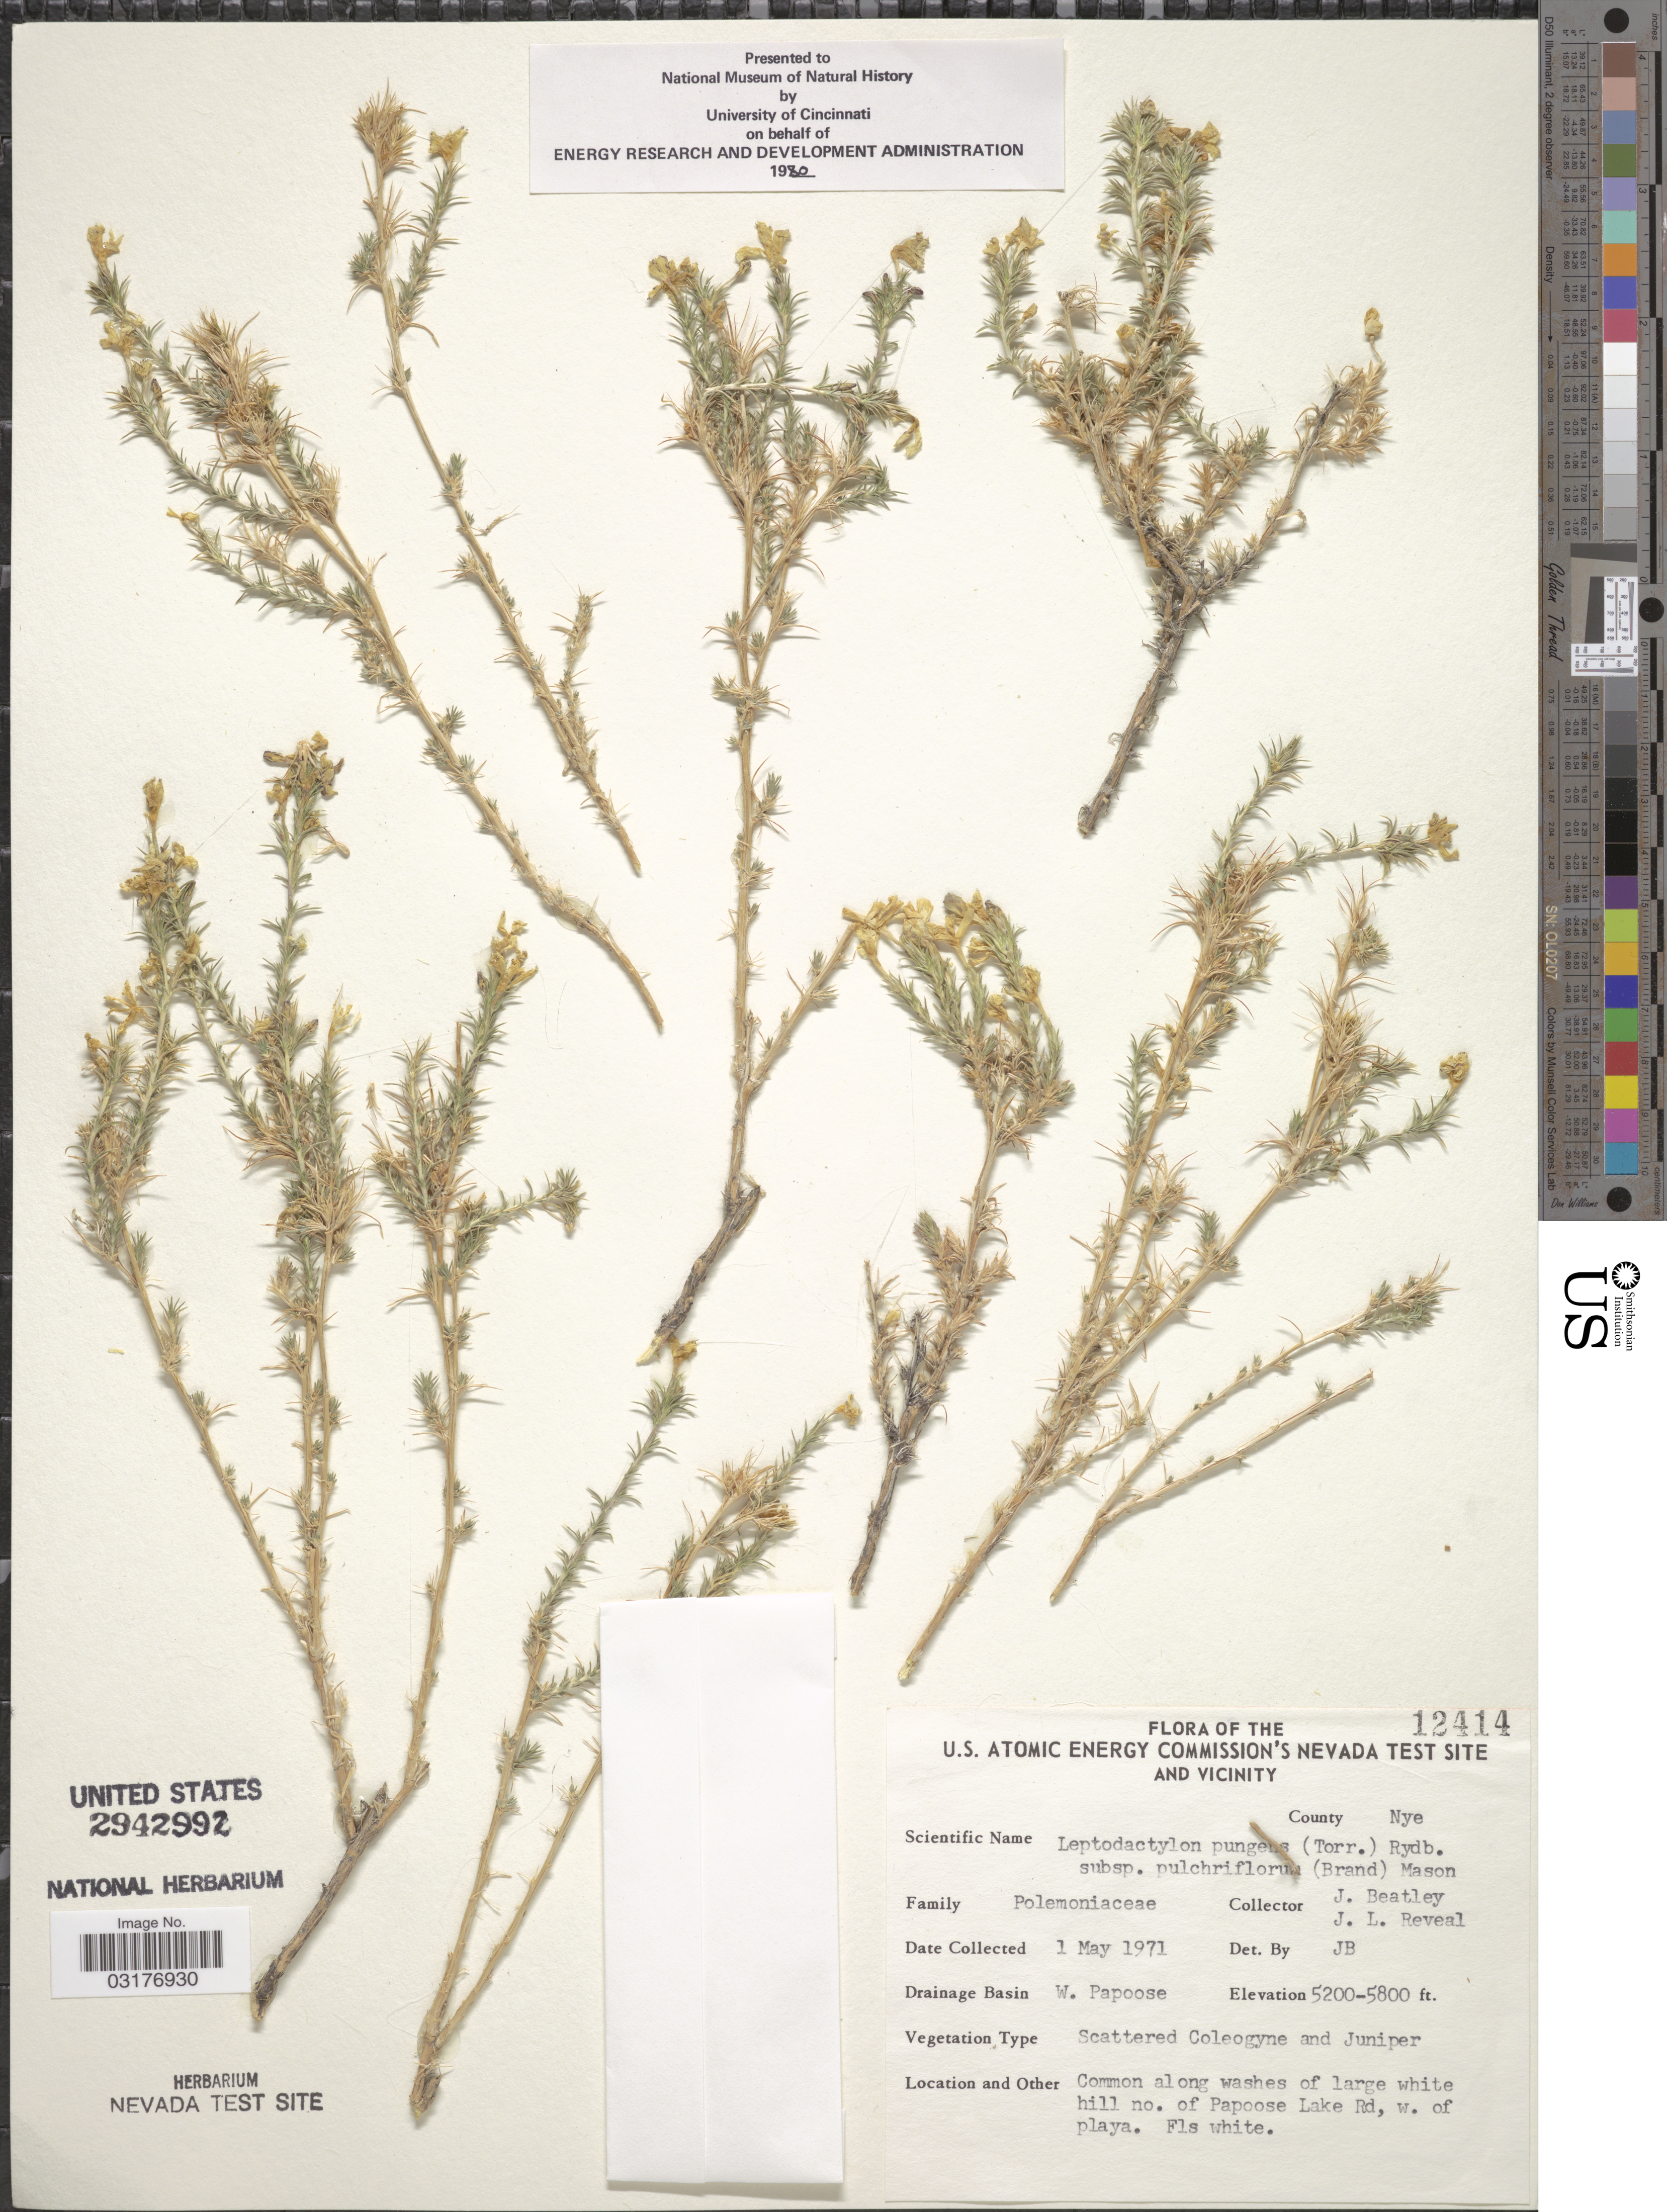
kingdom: Plantae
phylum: Tracheophyta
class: Magnoliopsida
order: Ericales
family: Polemoniaceae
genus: Linanthus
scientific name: Linanthus pungens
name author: (Torr.) J.M. Porter & L.A. Johnson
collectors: J. C. Beatley & J. L. Reveal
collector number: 12414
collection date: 1971-05-01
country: United States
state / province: Nevada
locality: The U.S. Atomic Energy Commission's Nevada Test Site and Vicinity. County Nye. Drainage Basin W. Papoose. Along washes of large white hill no. of Papoose Lake Rd, w. of playa.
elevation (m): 1585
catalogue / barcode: US 2942992